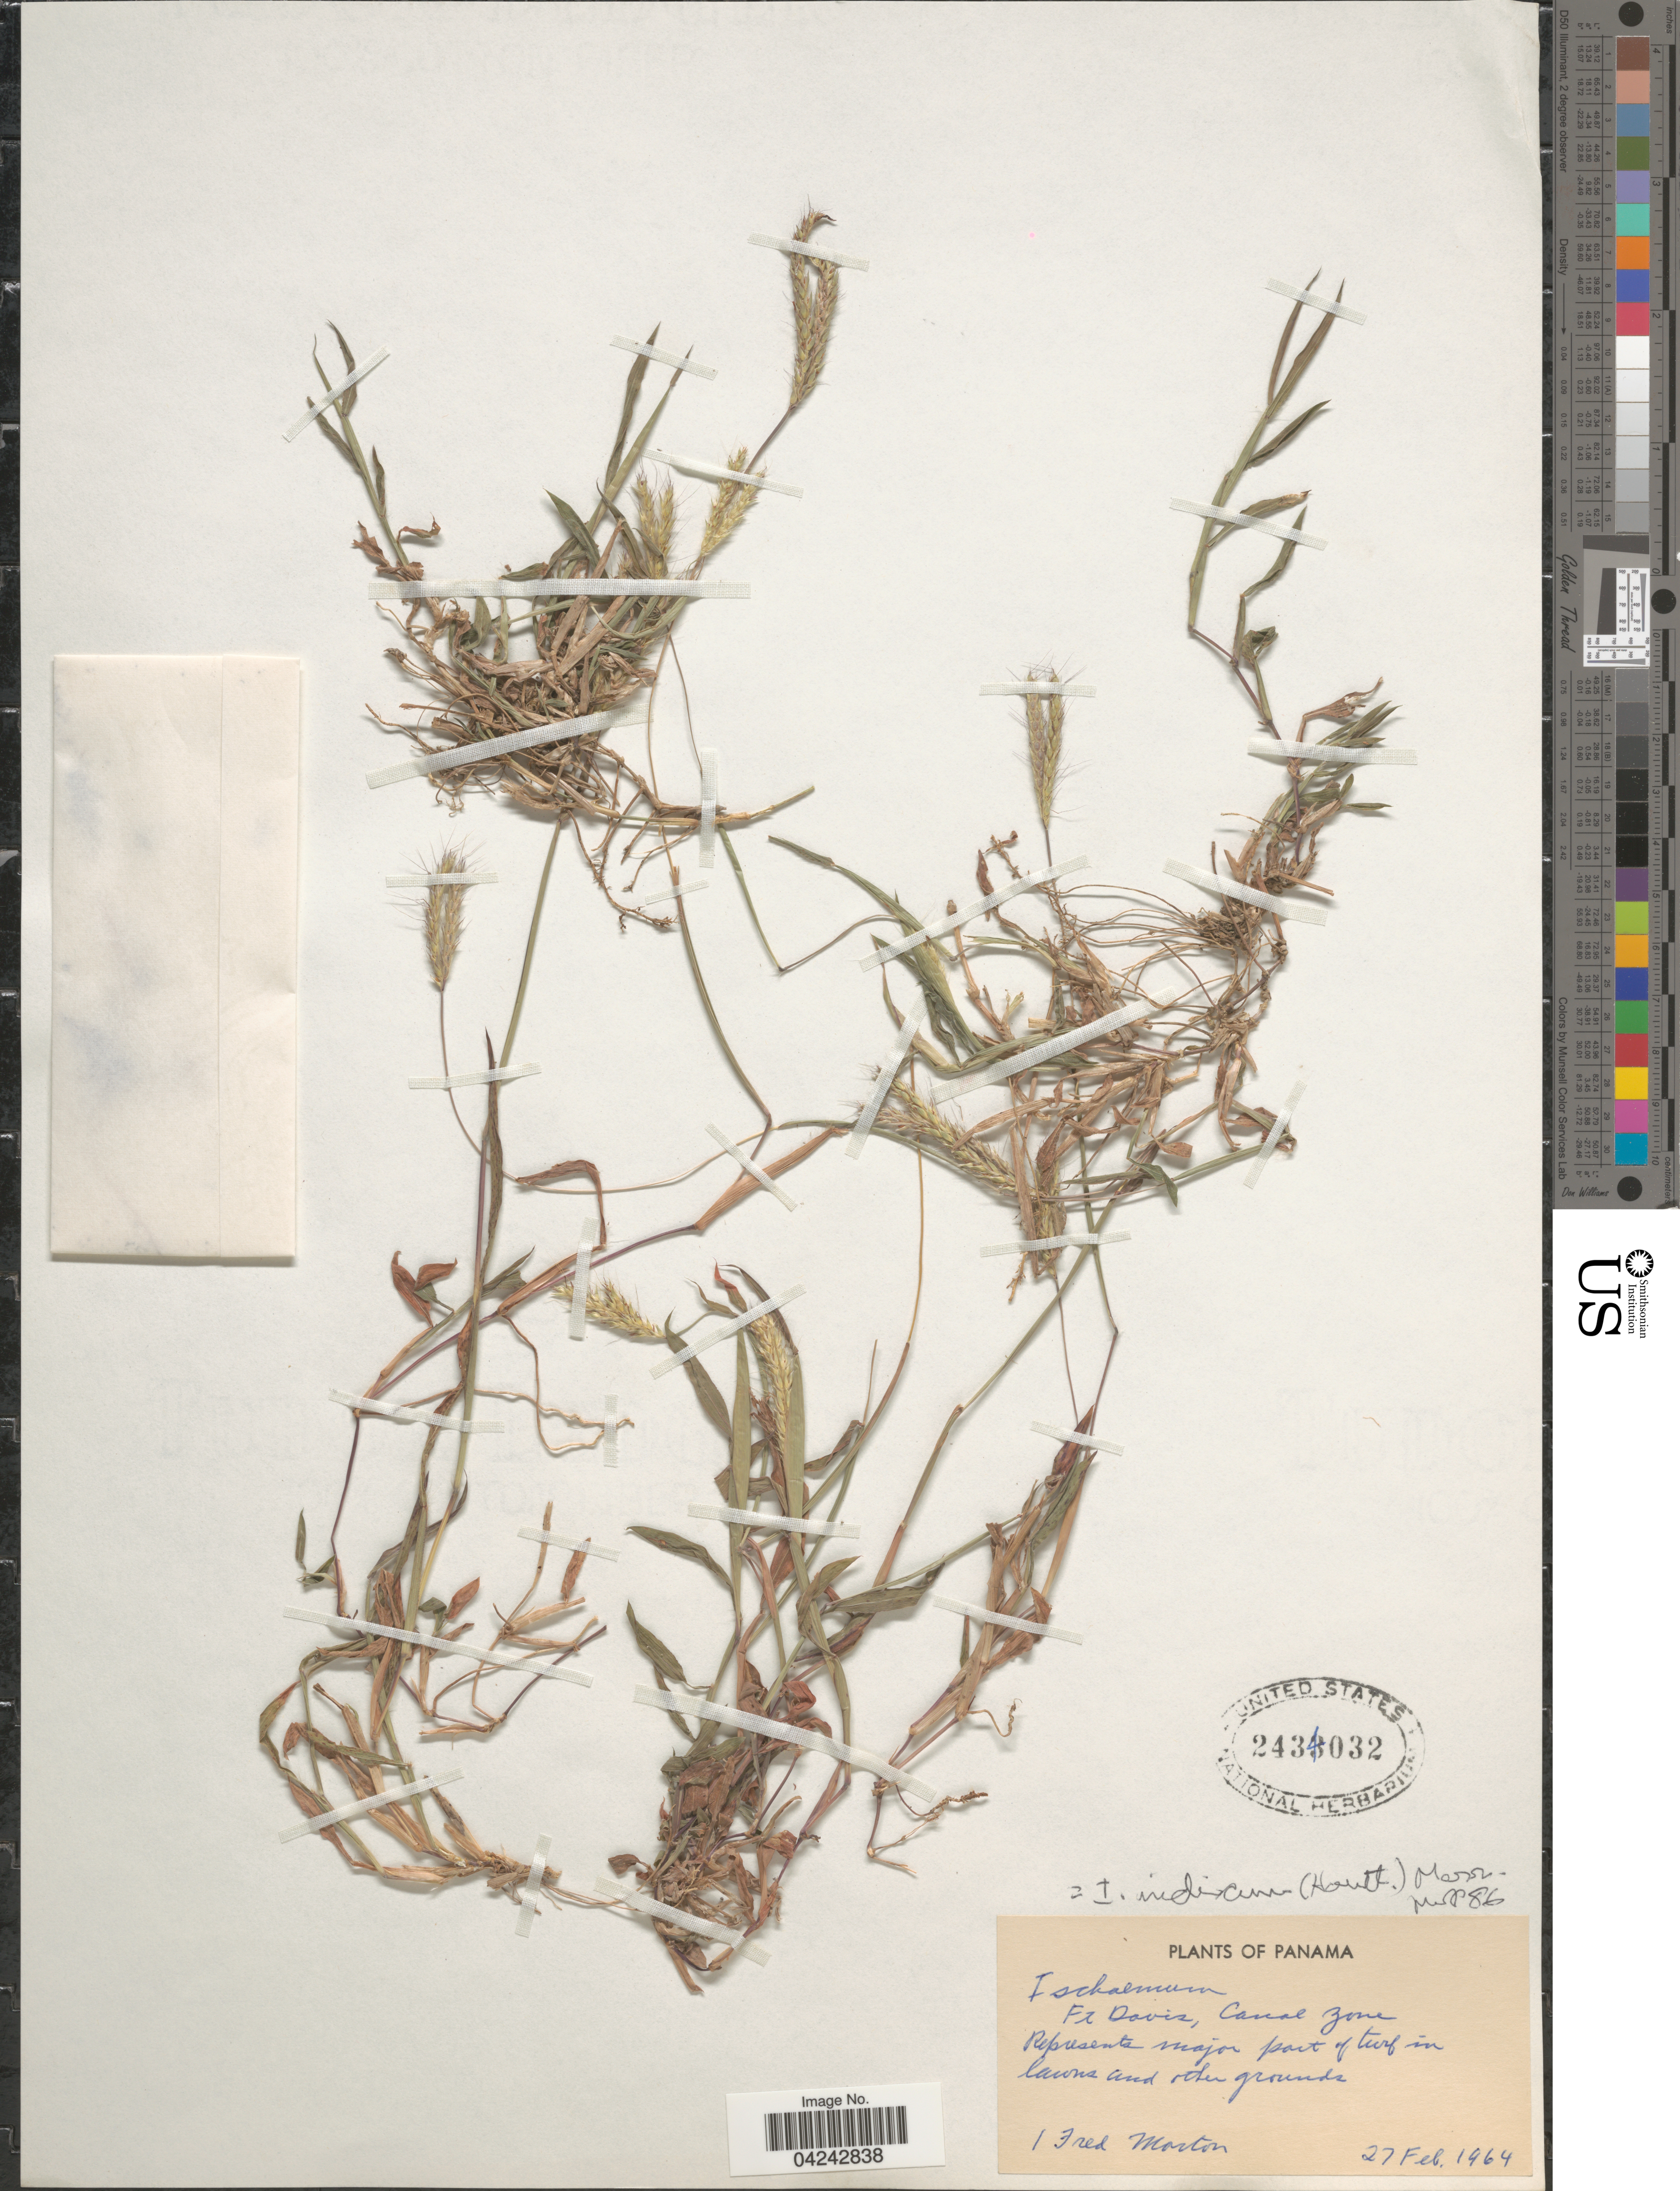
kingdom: Plantae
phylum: Tracheophyta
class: Liliopsida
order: Poales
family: Poaceae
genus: Ischaemum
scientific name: Ischaemum ciliare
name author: Retz.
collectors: F. Morton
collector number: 1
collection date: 1964-02-27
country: Panama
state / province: Colón / Panamá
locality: Ft Davis, Canal Zone.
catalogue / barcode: US 2434032